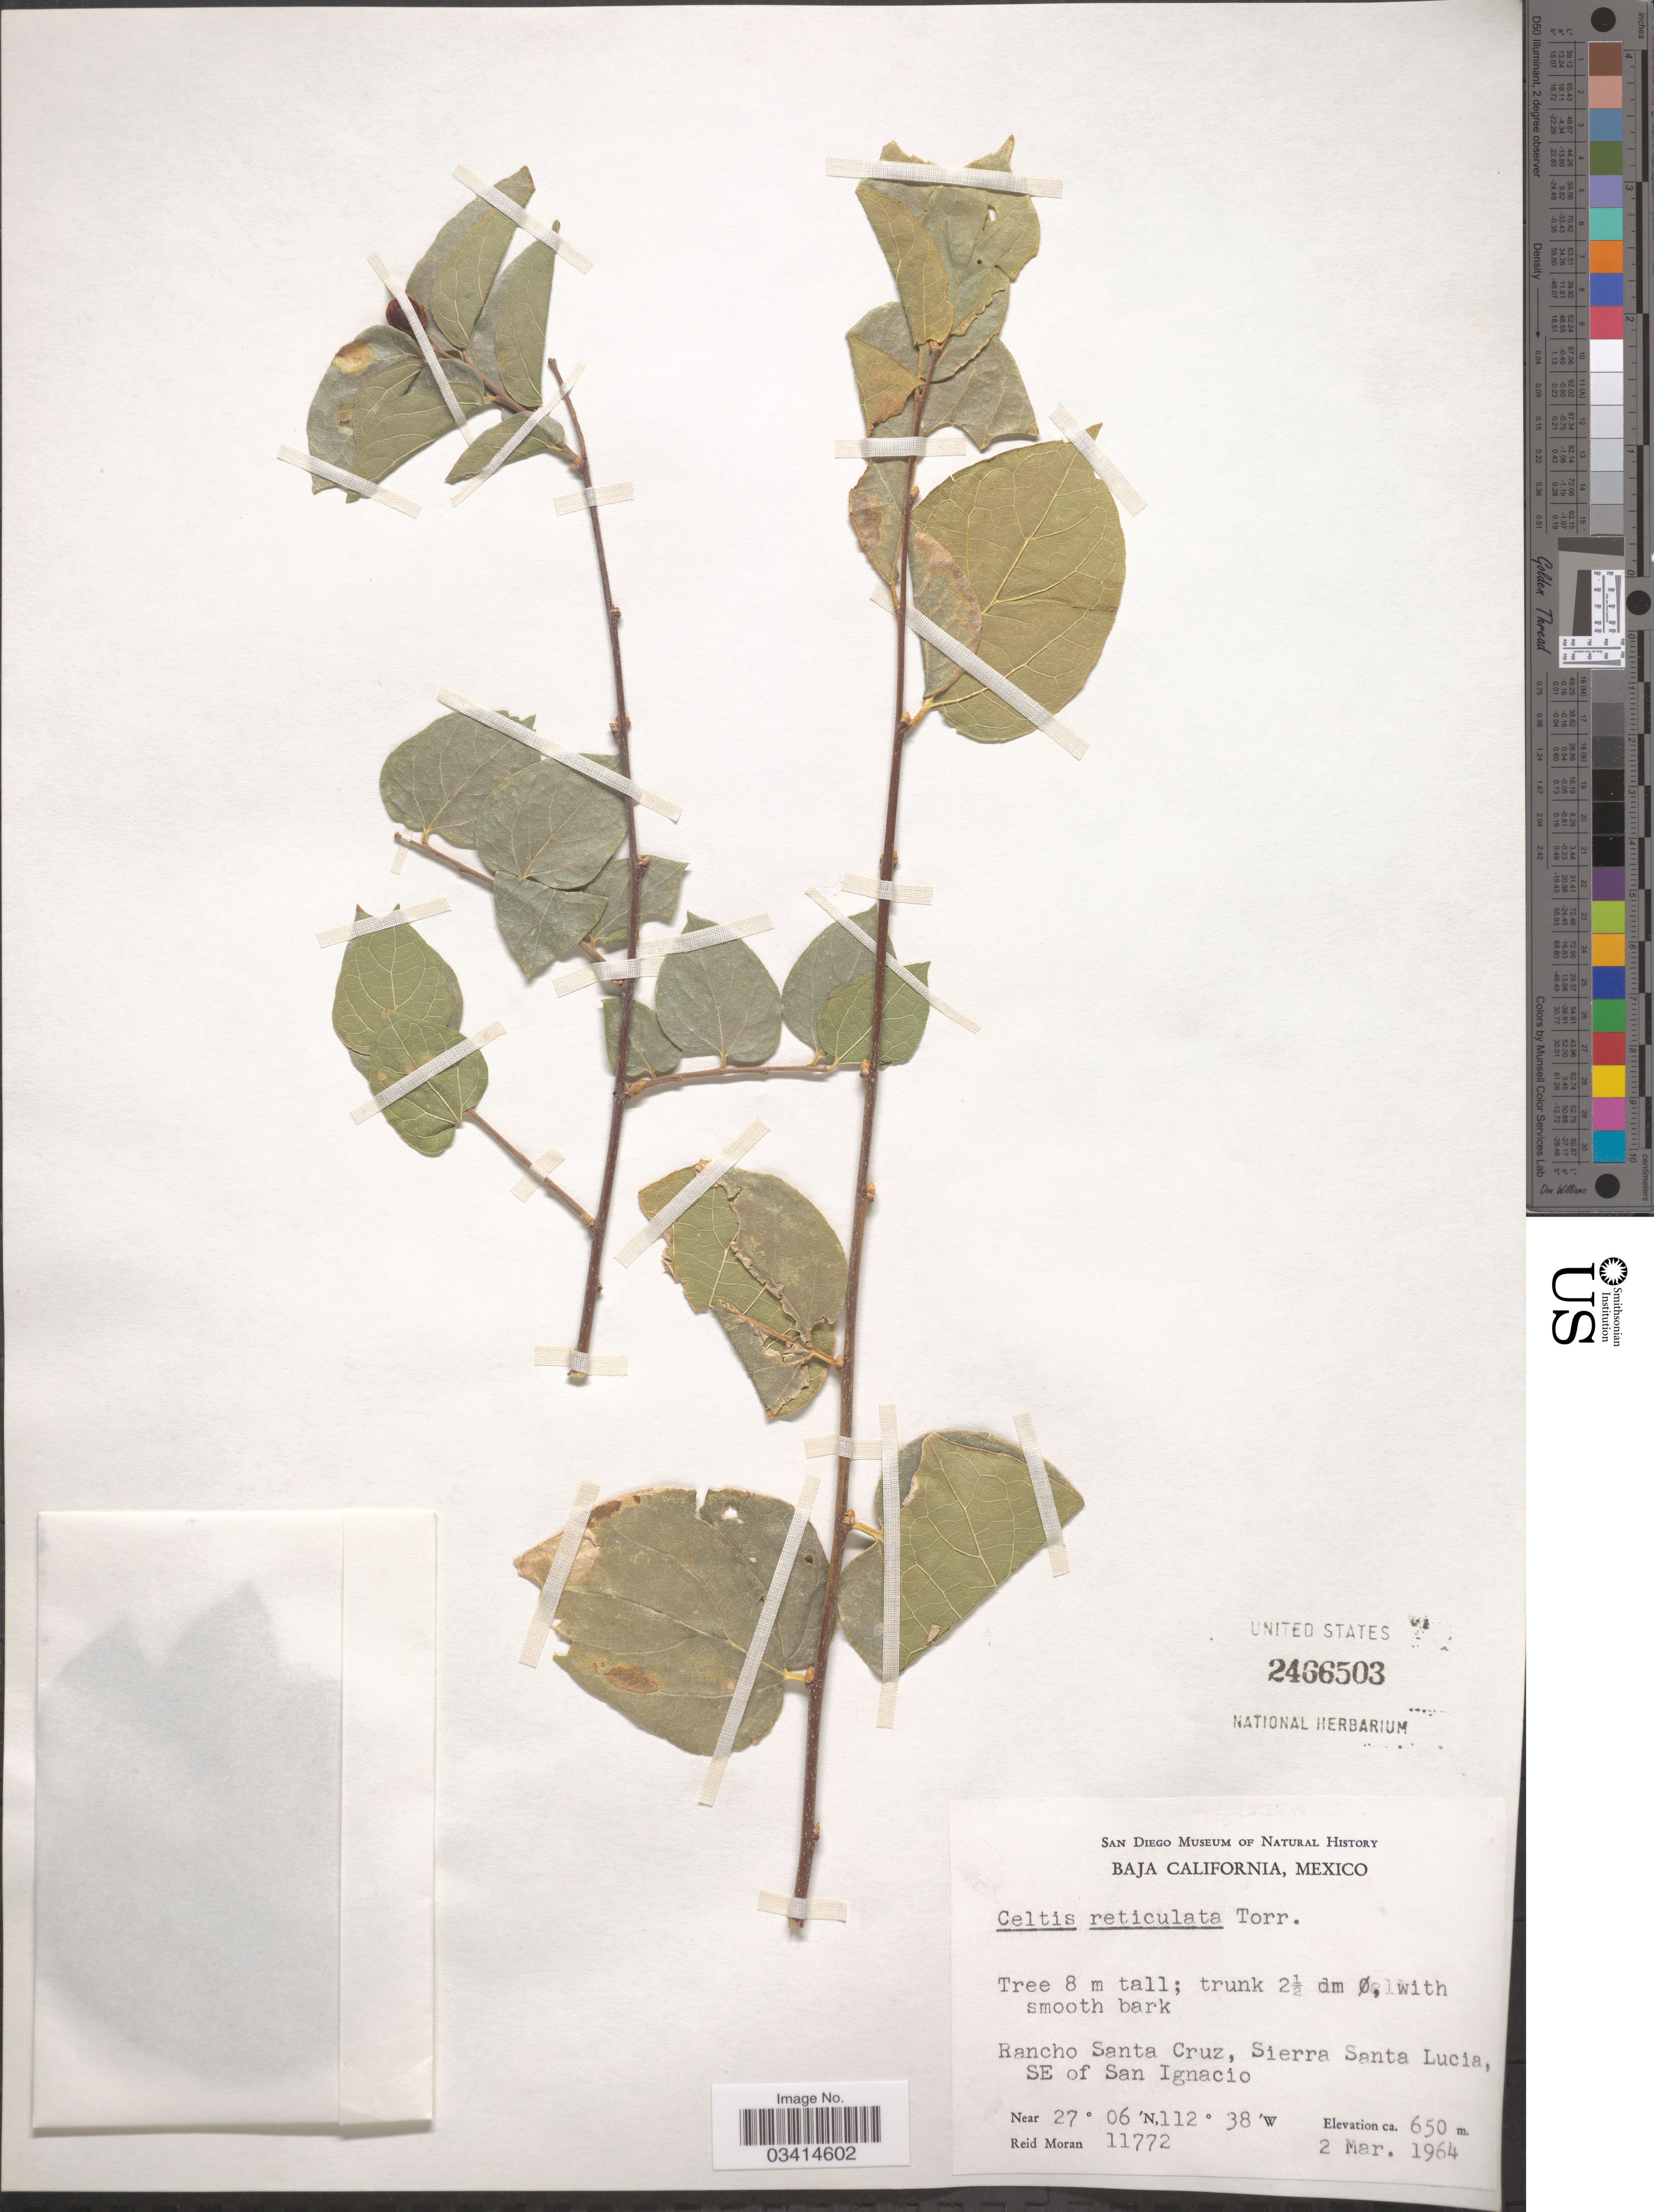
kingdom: Plantae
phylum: Tracheophyta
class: Magnoliopsida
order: Rosales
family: Cannabaceae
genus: Celtis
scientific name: Celtis reticulata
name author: Torr.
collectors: R. Moran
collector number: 11772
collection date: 1964-03-02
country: Mexico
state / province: Baja California Sur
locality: Rancho Santa Cruz, Sierra Santa Lucia, SE of San Ignacio.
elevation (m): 650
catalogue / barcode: US 2466503